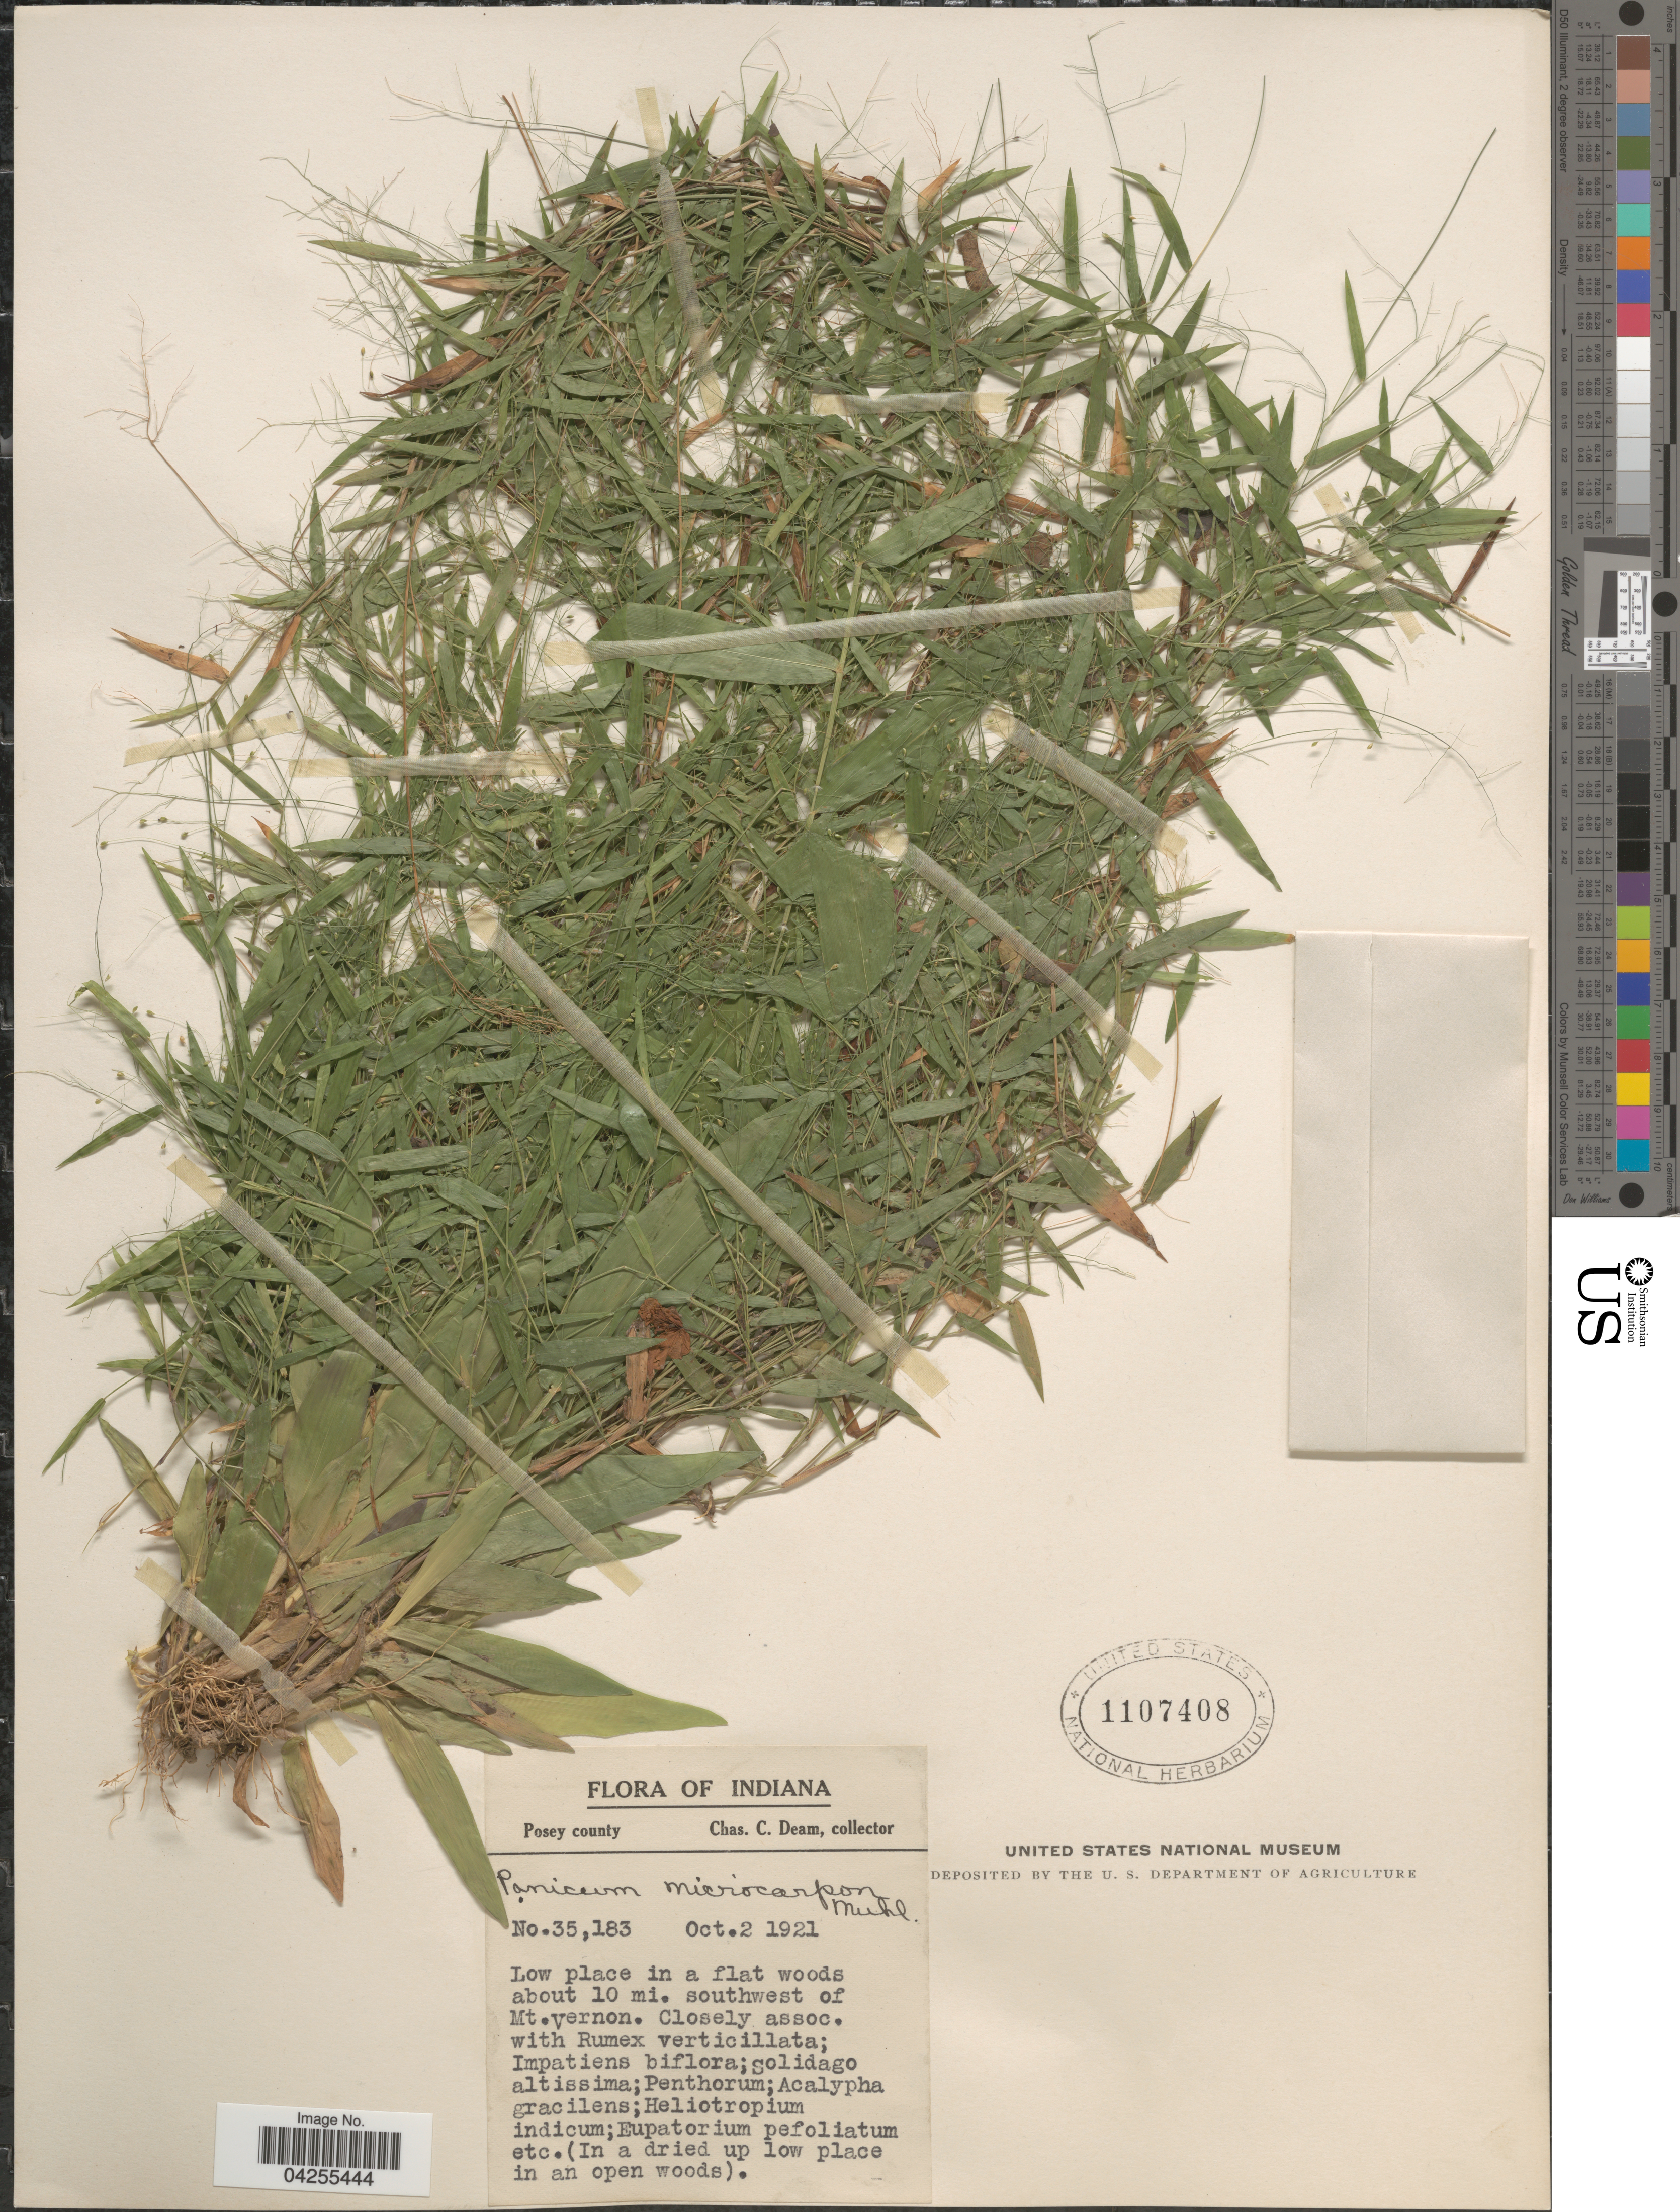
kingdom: Plantae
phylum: Tracheophyta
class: Liliopsida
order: Poales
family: Poaceae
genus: Dichanthelium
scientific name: Dichanthelium dichotomum var. dichotomum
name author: (L.) Gould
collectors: C. C. Deam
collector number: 35183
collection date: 1921-10-02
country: United States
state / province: Indiana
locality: Posey county. Low place in a flat woods about 10 mi. southwest of Mt. Vernon.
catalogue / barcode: US 1107408